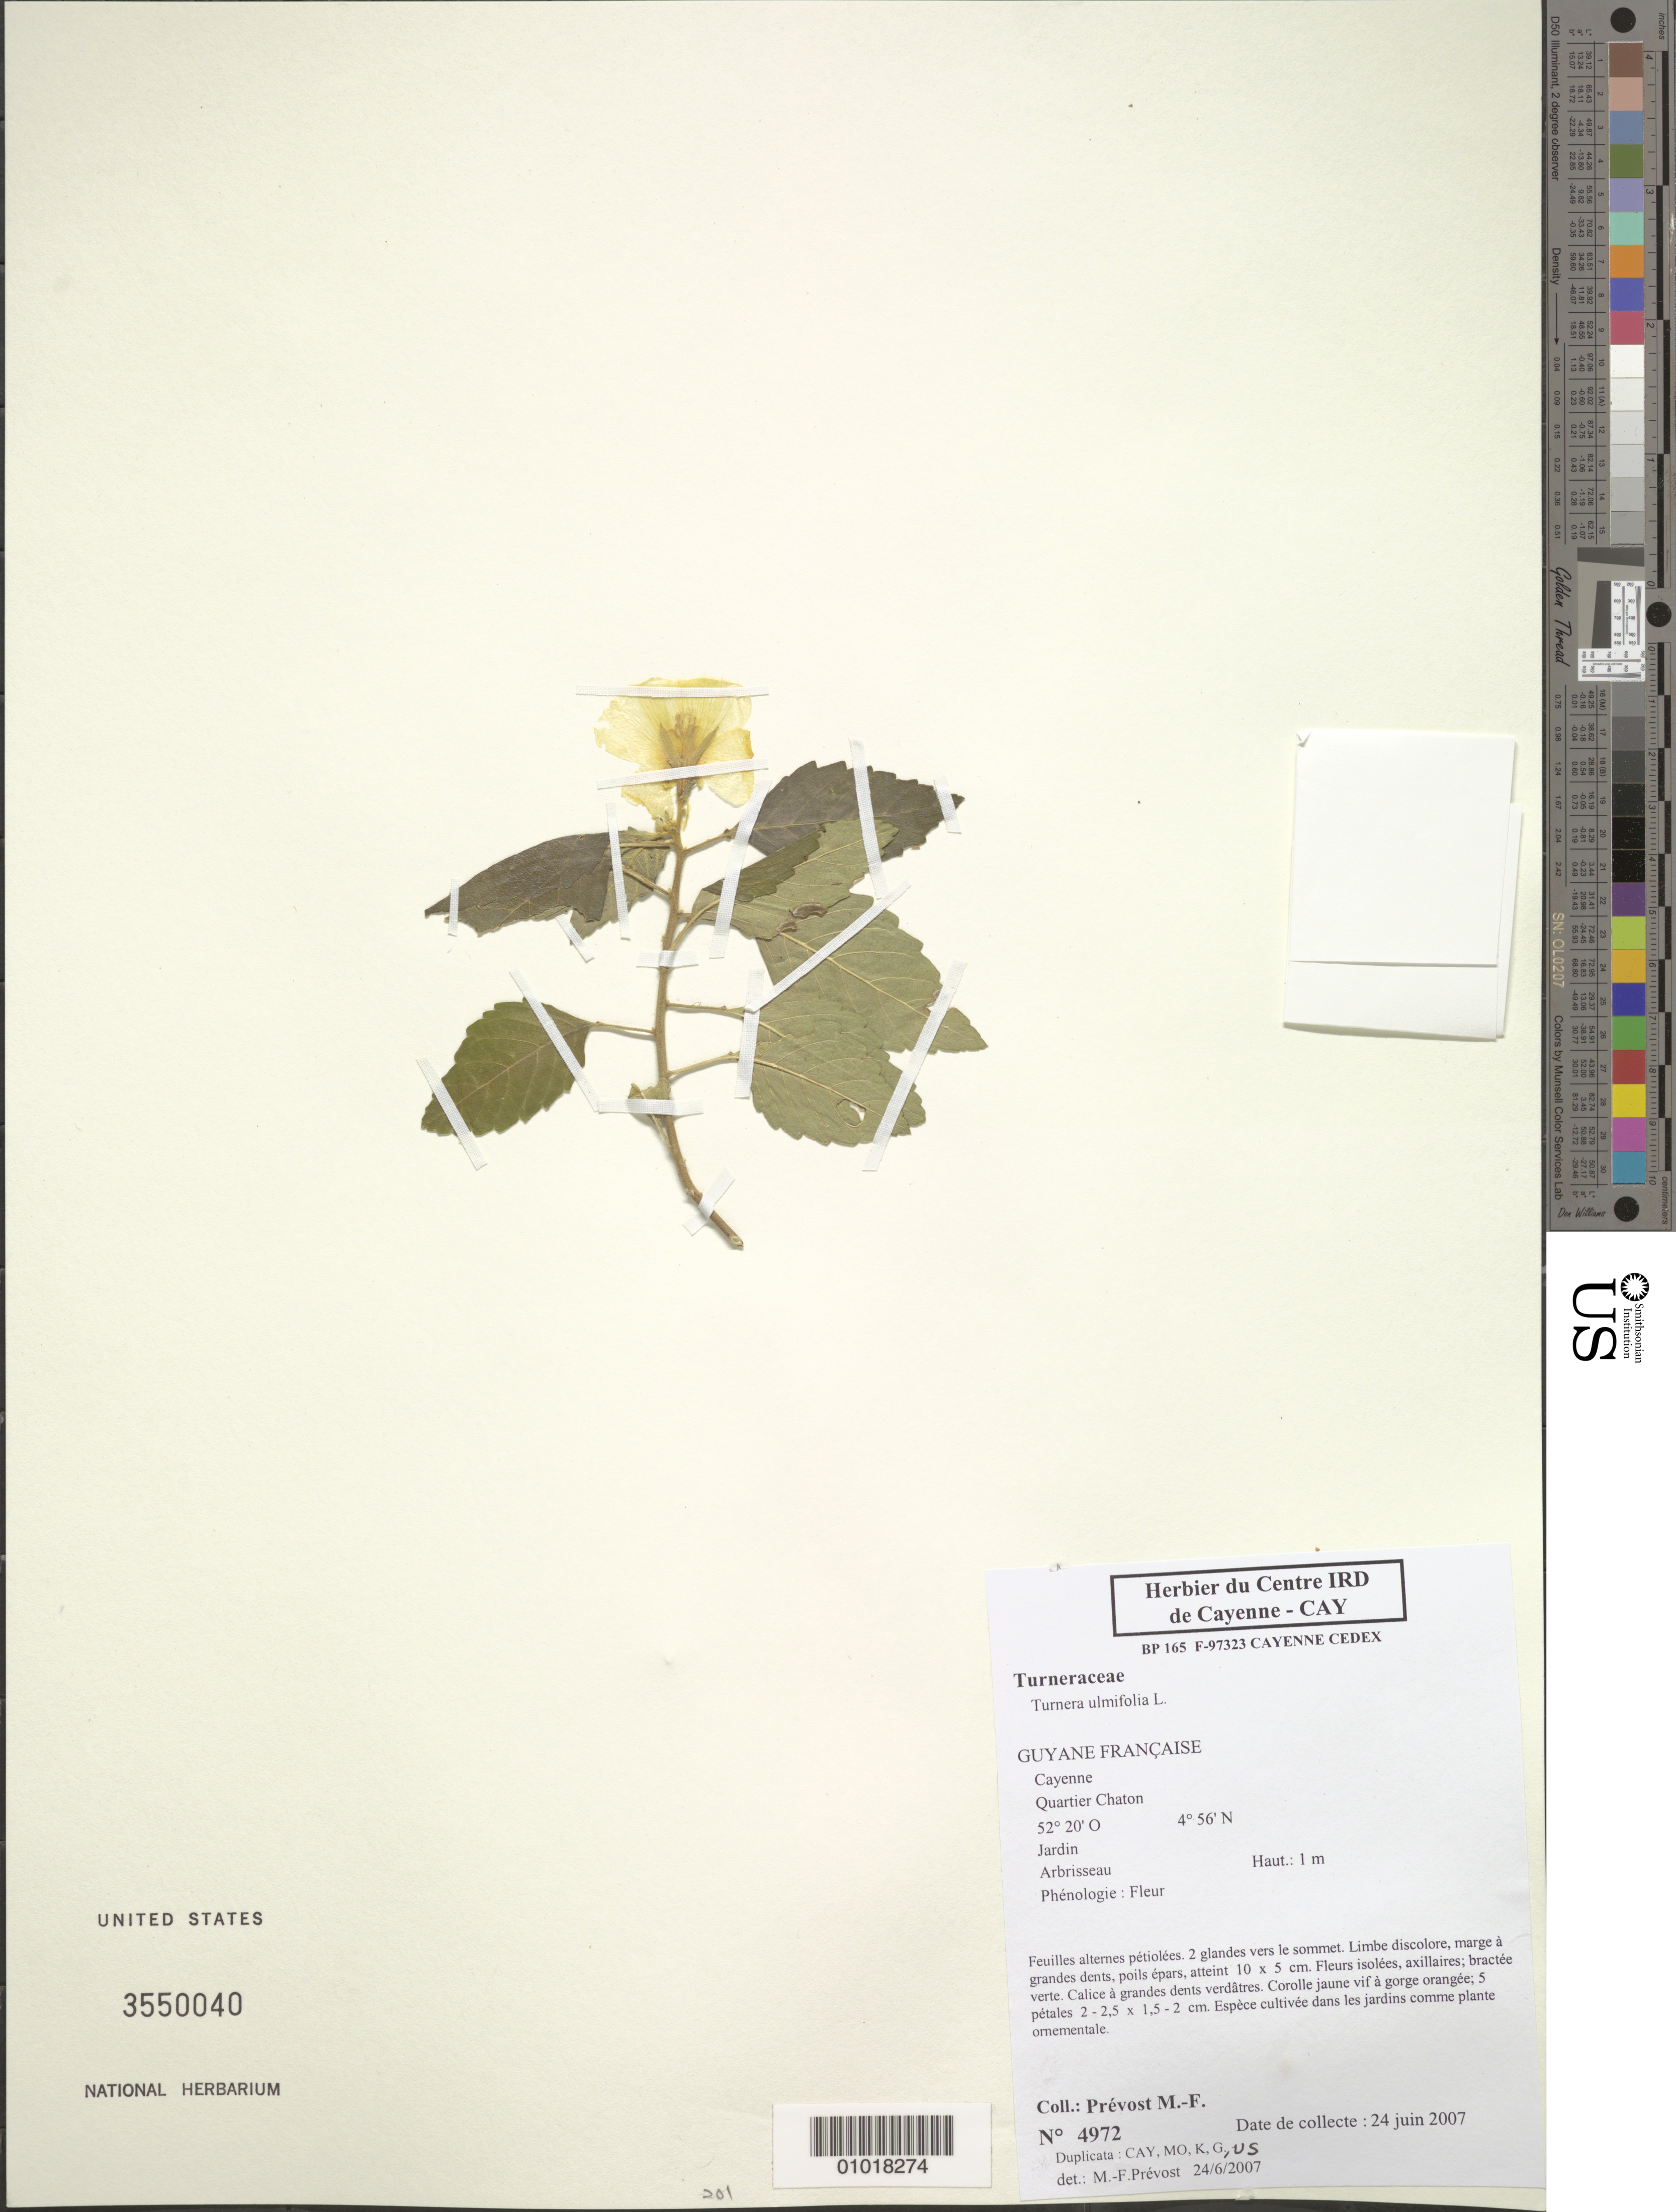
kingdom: Plantae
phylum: Tracheophyta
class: Magnoliopsida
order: Malpighiales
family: Turneraceae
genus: Turnera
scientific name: Turnera ulmifolia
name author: L.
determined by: Prévost, M.-F.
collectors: M.-F. Prévost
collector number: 4997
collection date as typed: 24-Jun-07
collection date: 2007-06-24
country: French Guiana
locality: Cayenne, Quartier Chaton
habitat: Jardin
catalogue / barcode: US 3550040